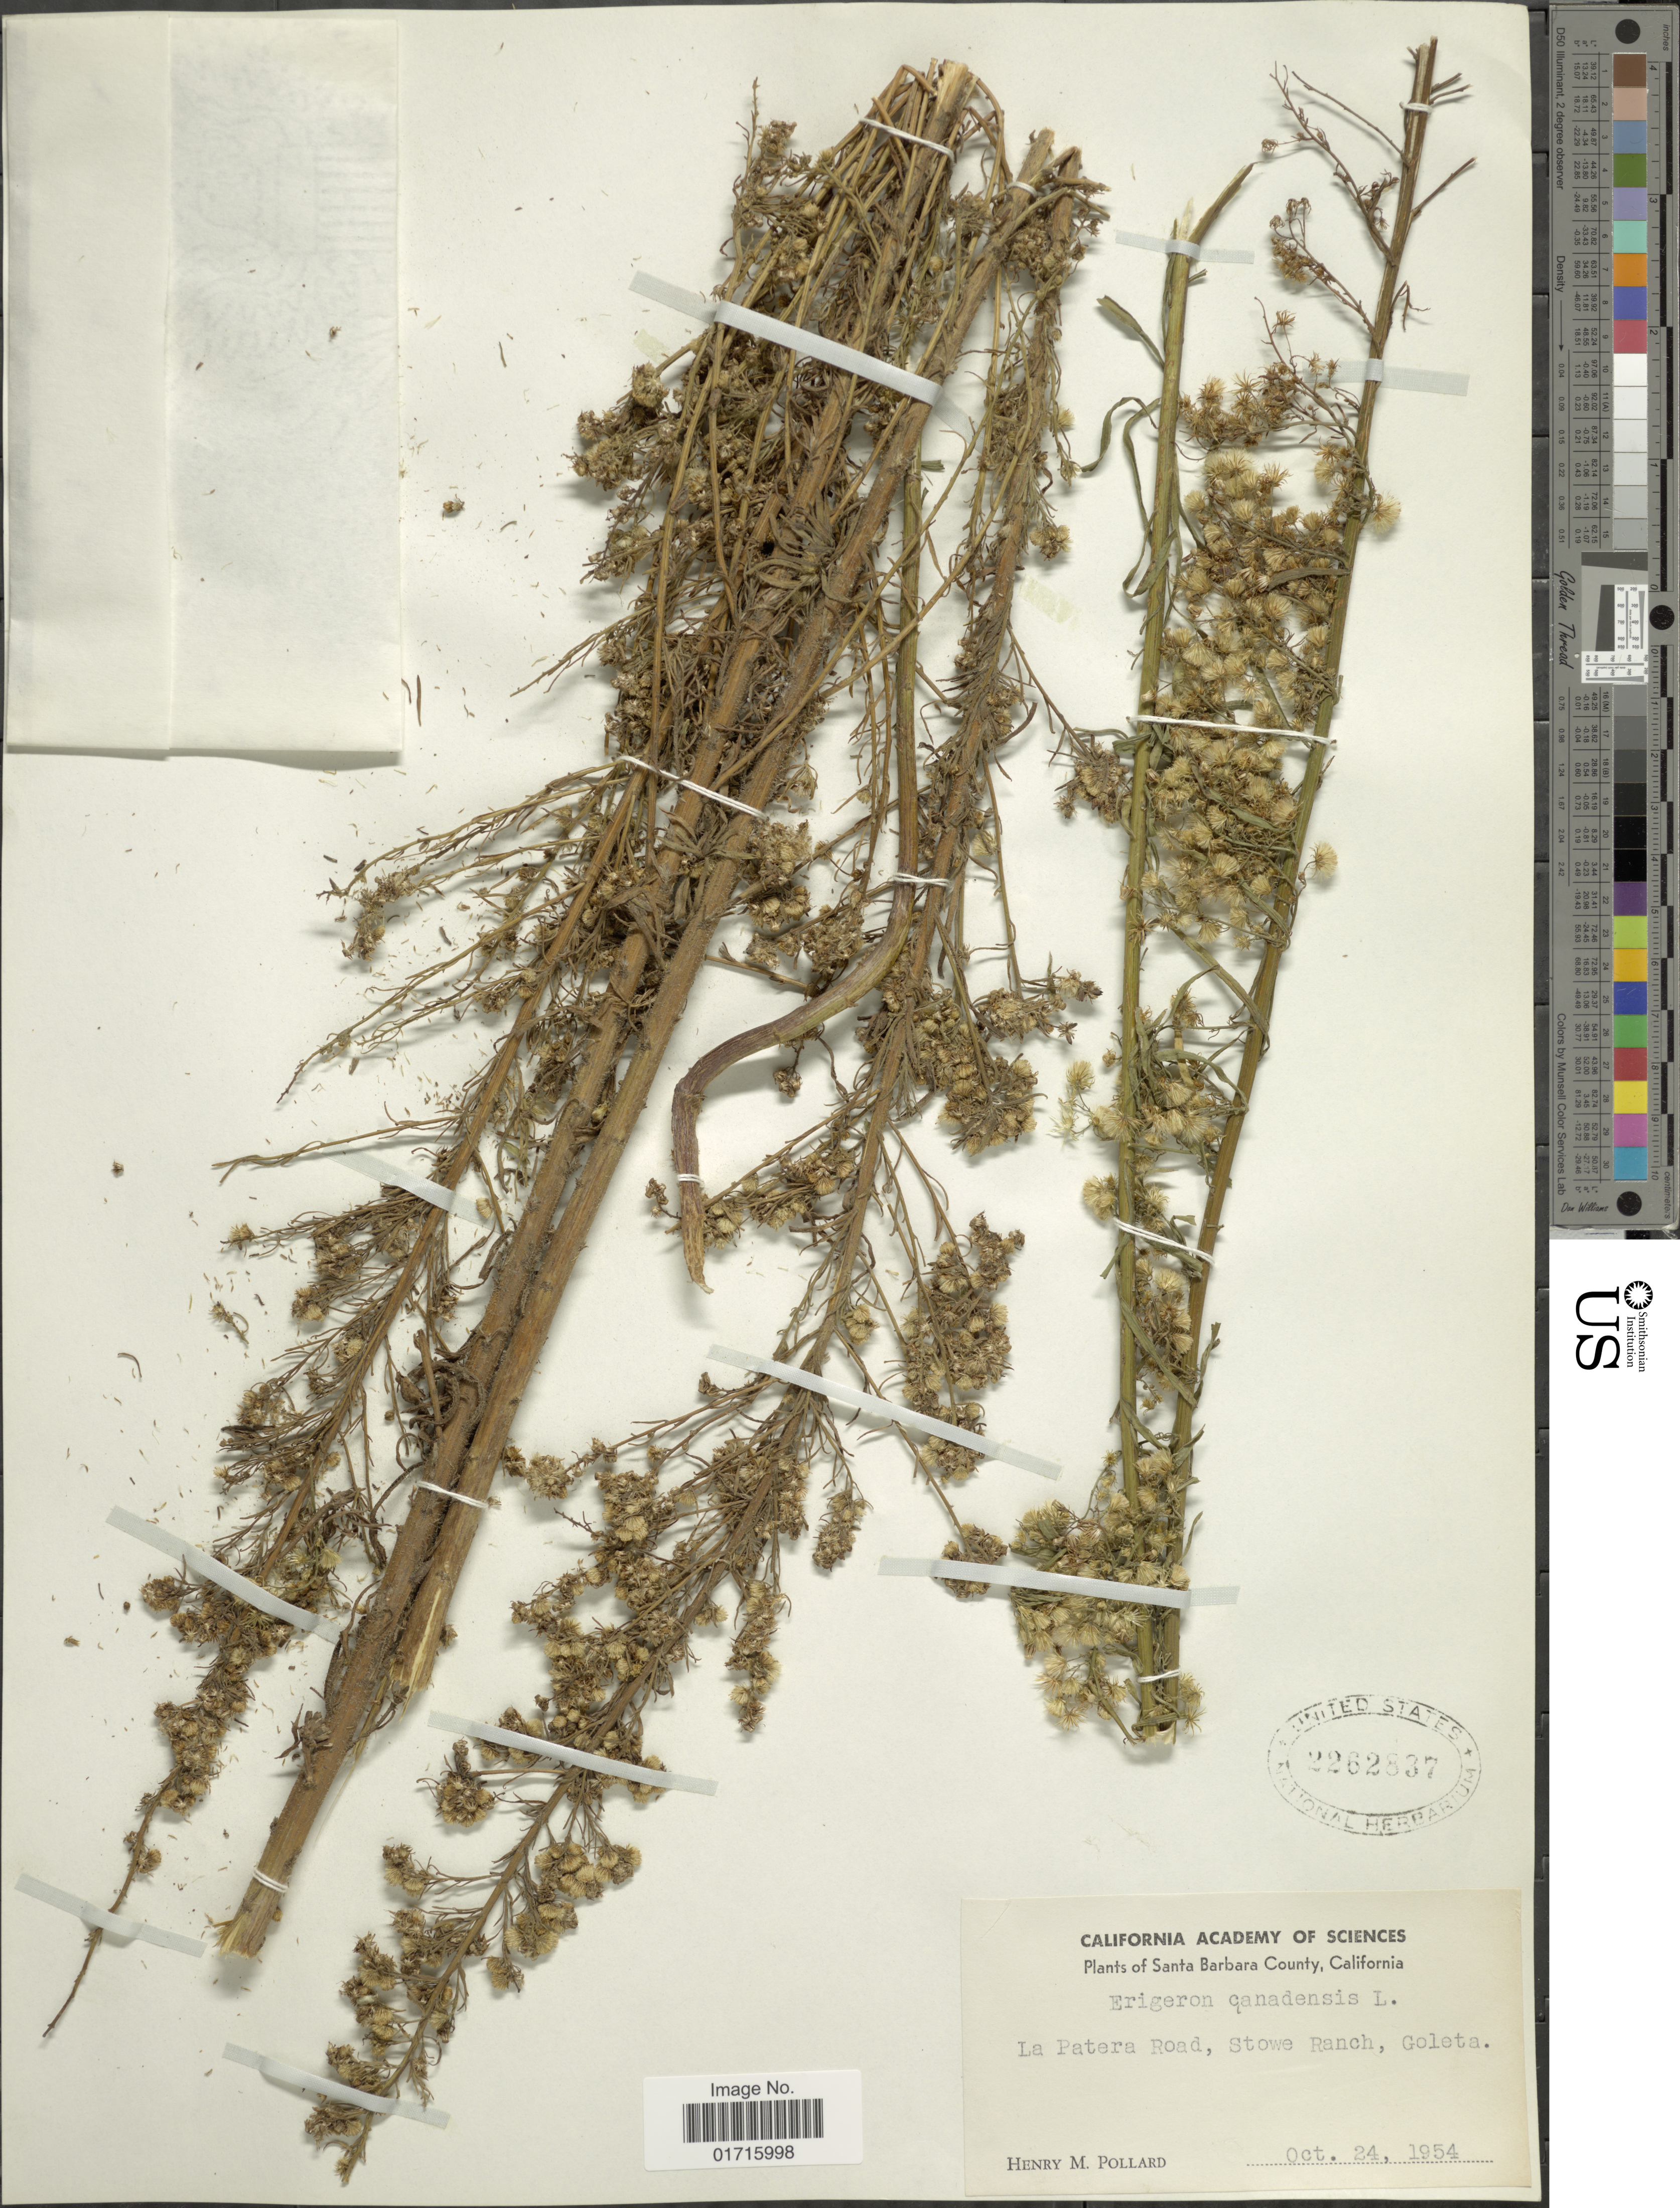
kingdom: Plantae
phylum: Tracheophyta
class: Magnoliopsida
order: Asterales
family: Asteraceae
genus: Conyza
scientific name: Conyza canadensis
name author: (L.) Cronq.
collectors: H. M. Pollard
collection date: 1954-10-24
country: United States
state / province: California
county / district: Santa Barbara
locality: Santa Barbara County, La Patera Road, Stowe Ranch, Goleta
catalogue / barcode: US 2262837